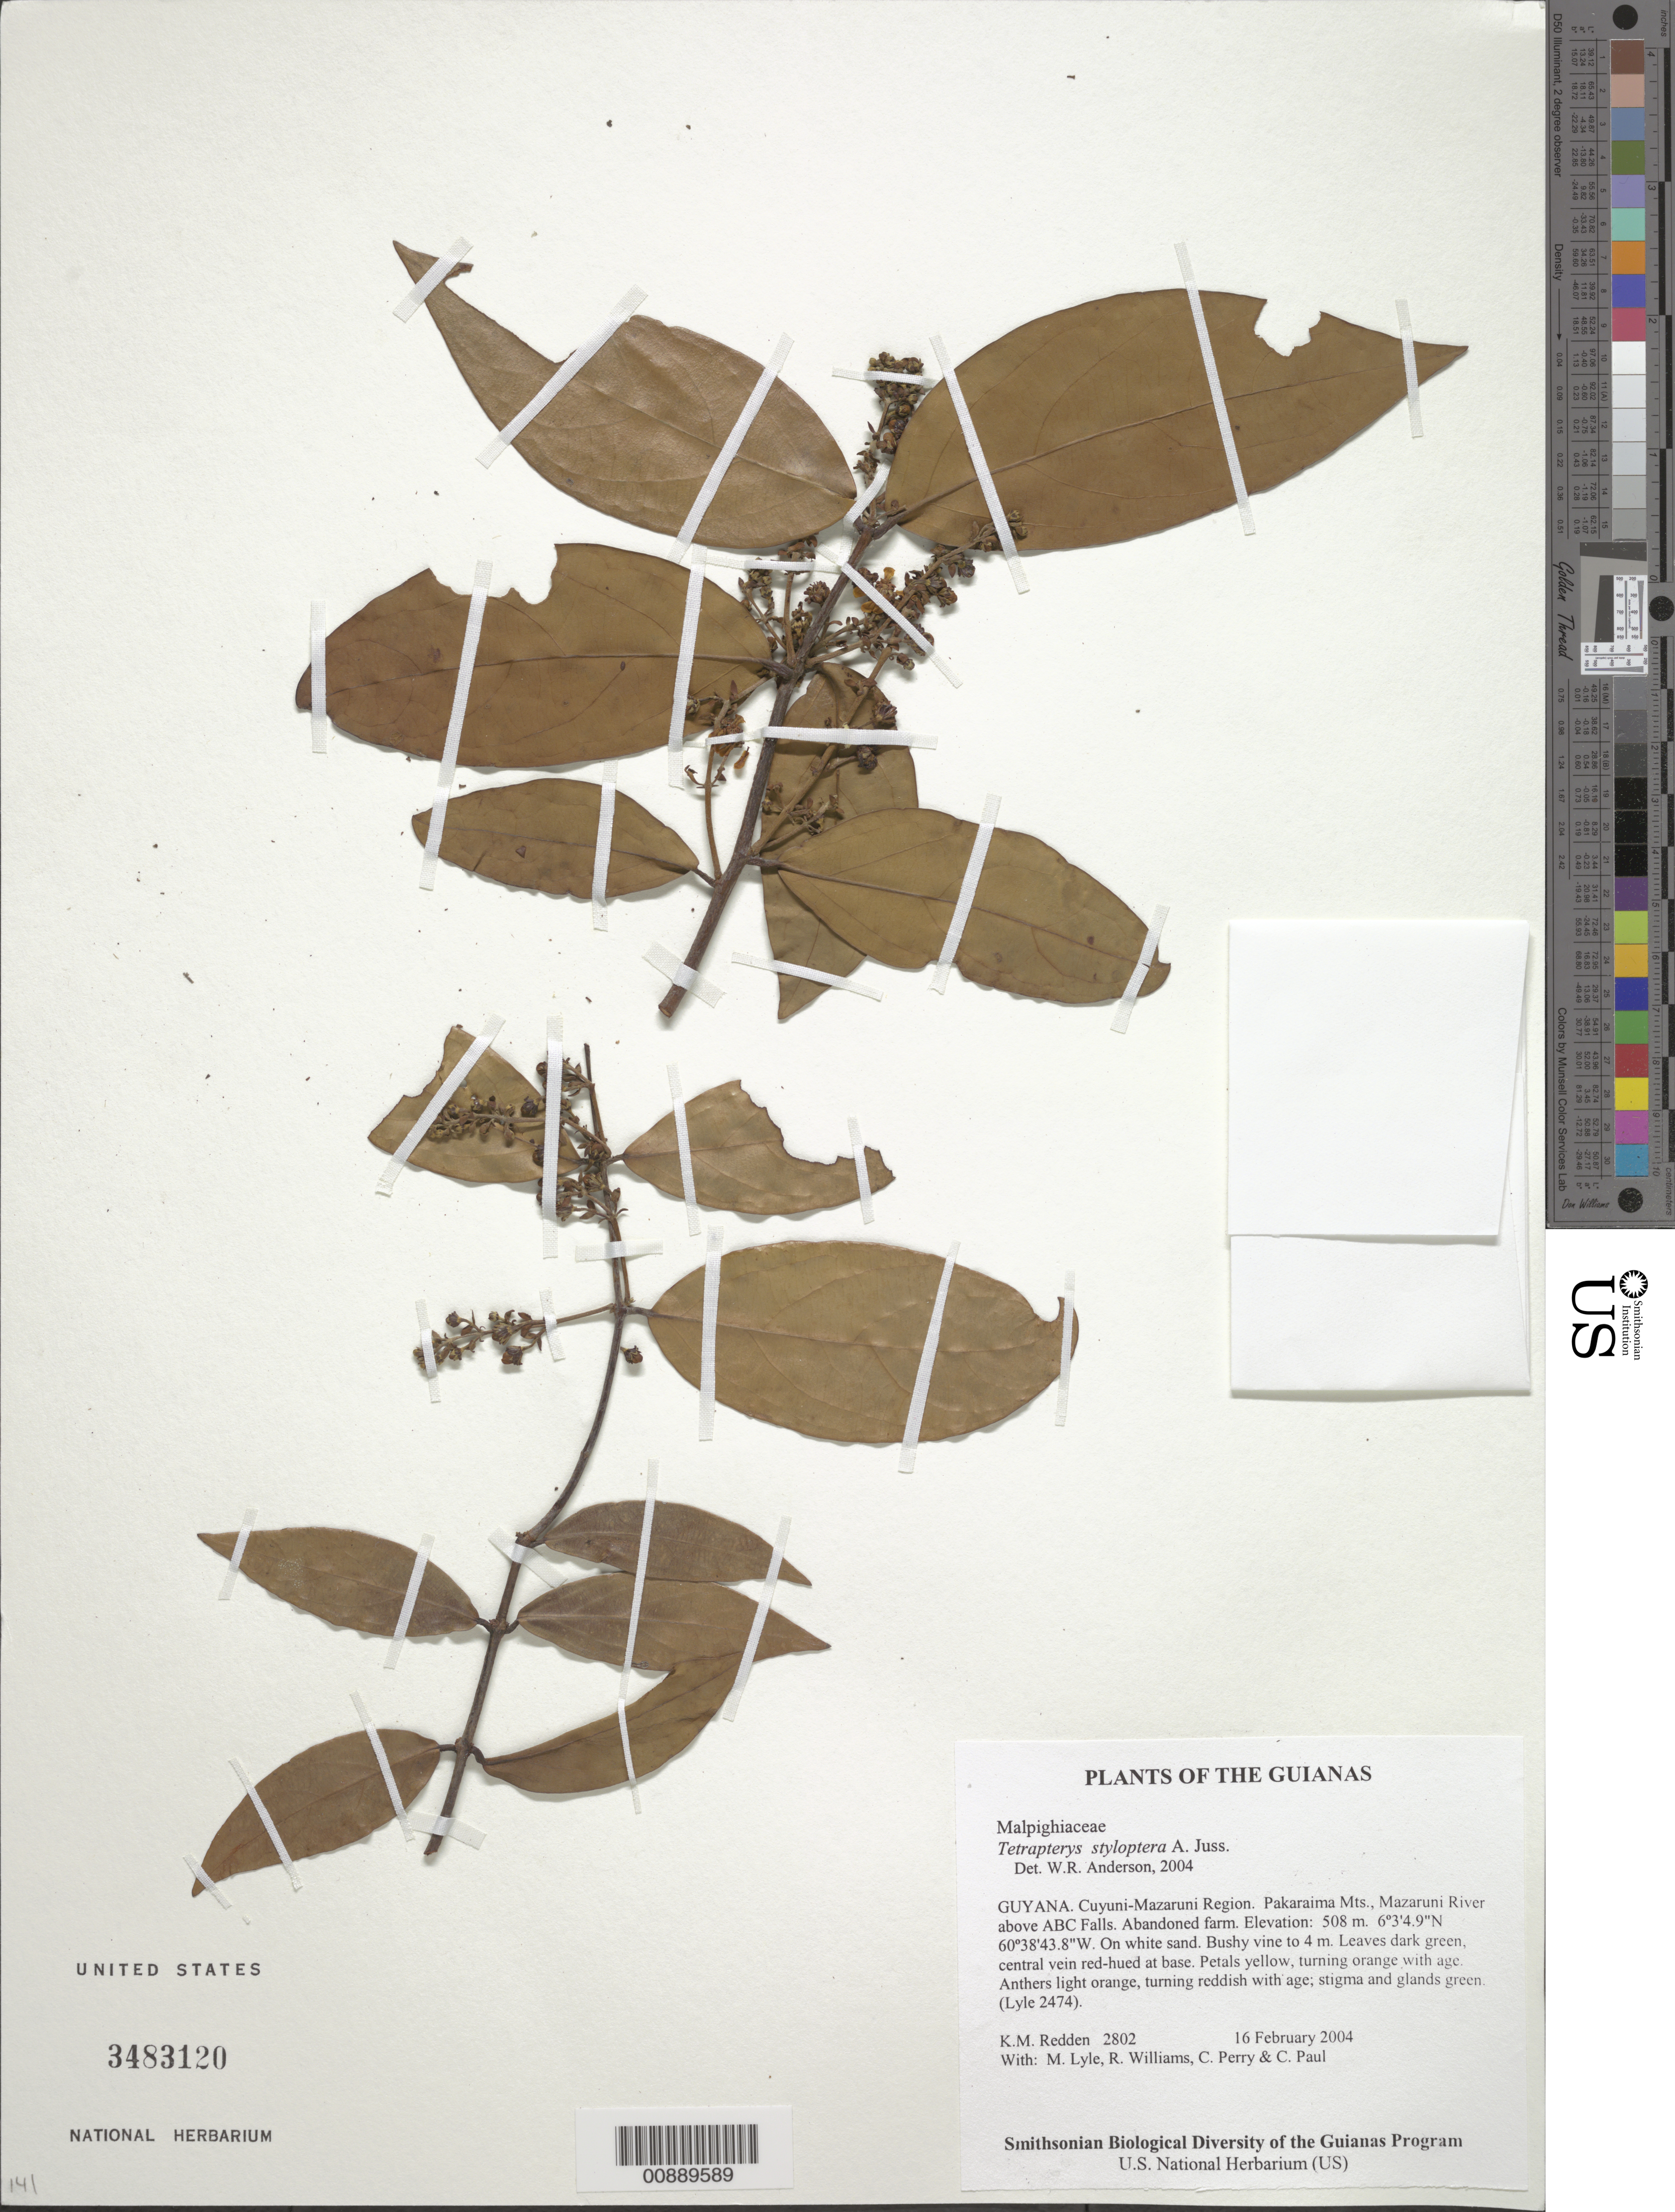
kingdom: Plantae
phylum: Tracheophyta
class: Magnoliopsida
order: Malpighiales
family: Malpighiaceae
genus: Glicophyllum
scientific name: Glicophyllum stylopterum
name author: (A. Juss.) R.F. Almeida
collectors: K. M. Redden, M. Lyle, R. Williams, C. Perry & C. Paul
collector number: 2802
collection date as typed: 16 February 2004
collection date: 2004-02-16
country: Guyana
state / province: Cuyuni-Mazaruni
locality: Pakaraima Mts., Mazaruni River above ABC Falls. Abandoned farm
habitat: On white sand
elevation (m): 508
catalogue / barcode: US 3483120